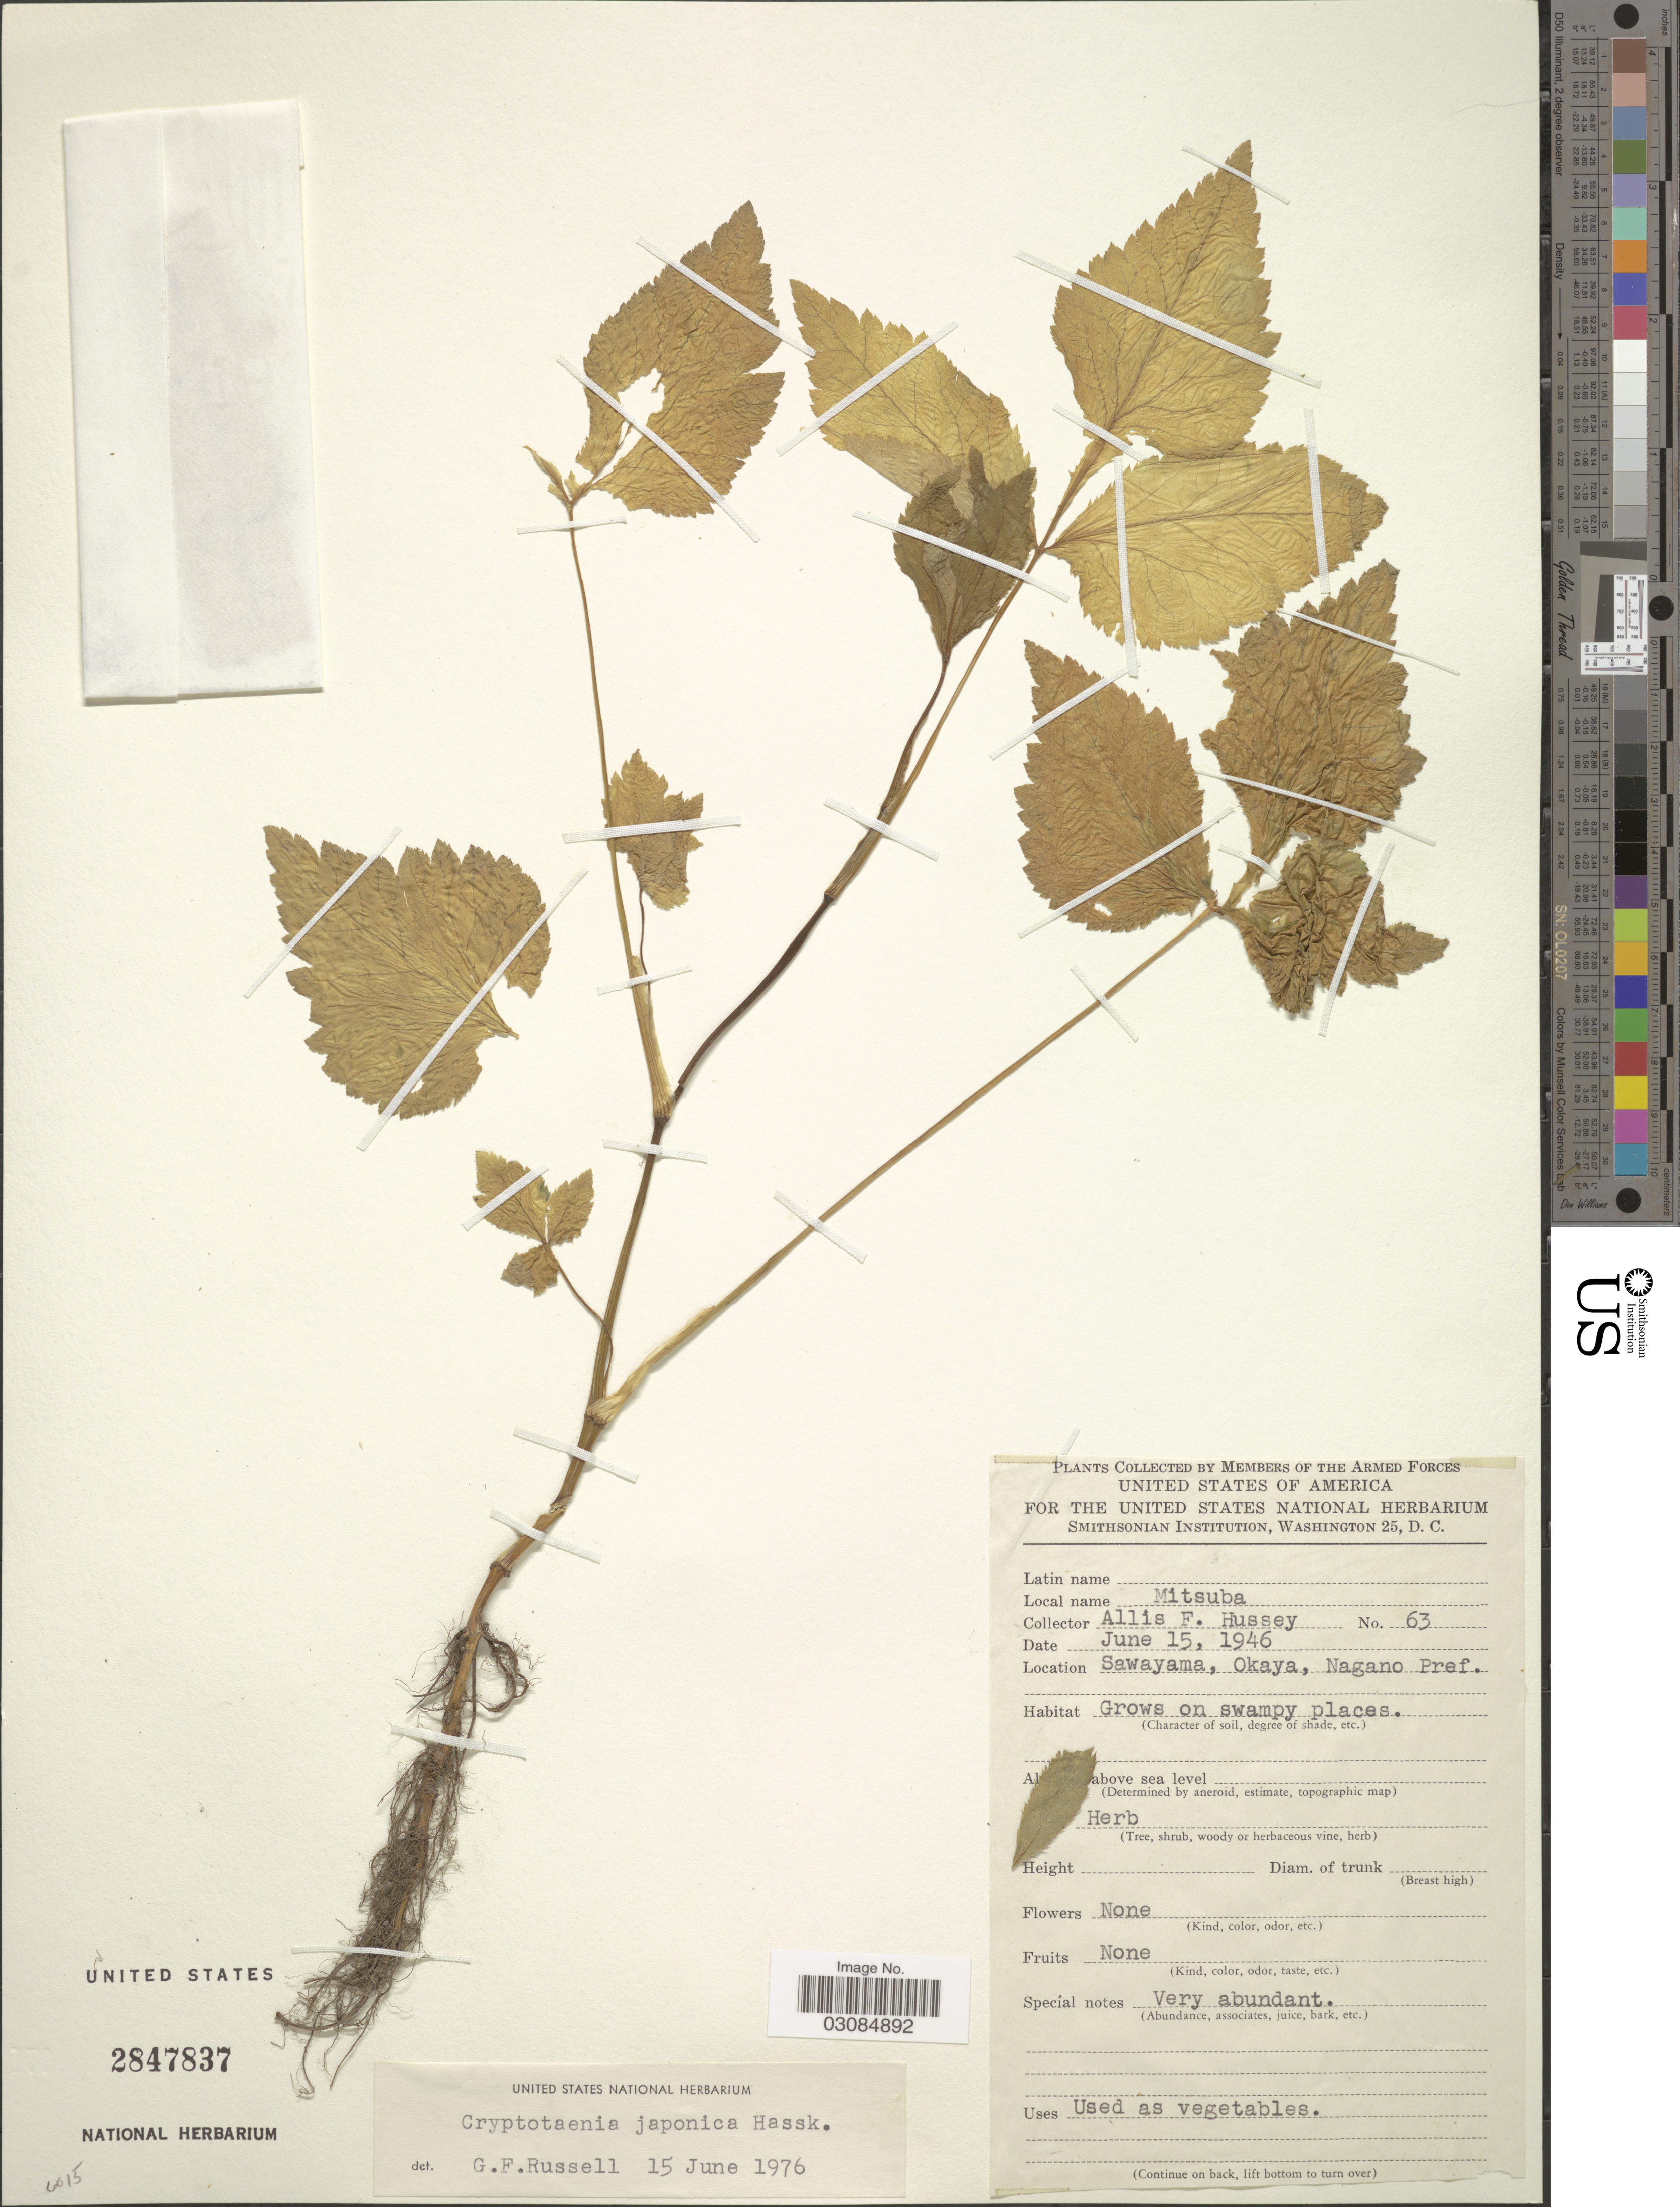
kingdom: Plantae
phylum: Tracheophyta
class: Magnoliopsida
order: Apiales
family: Apiaceae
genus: Cryptotaenia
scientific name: Cryptotaenia 10681280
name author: Hassk.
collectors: A. Hussey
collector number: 63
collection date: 1946-06-15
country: Japan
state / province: Nagano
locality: Sawayama, Okaya, Nagano Pref.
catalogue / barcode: US 2847837